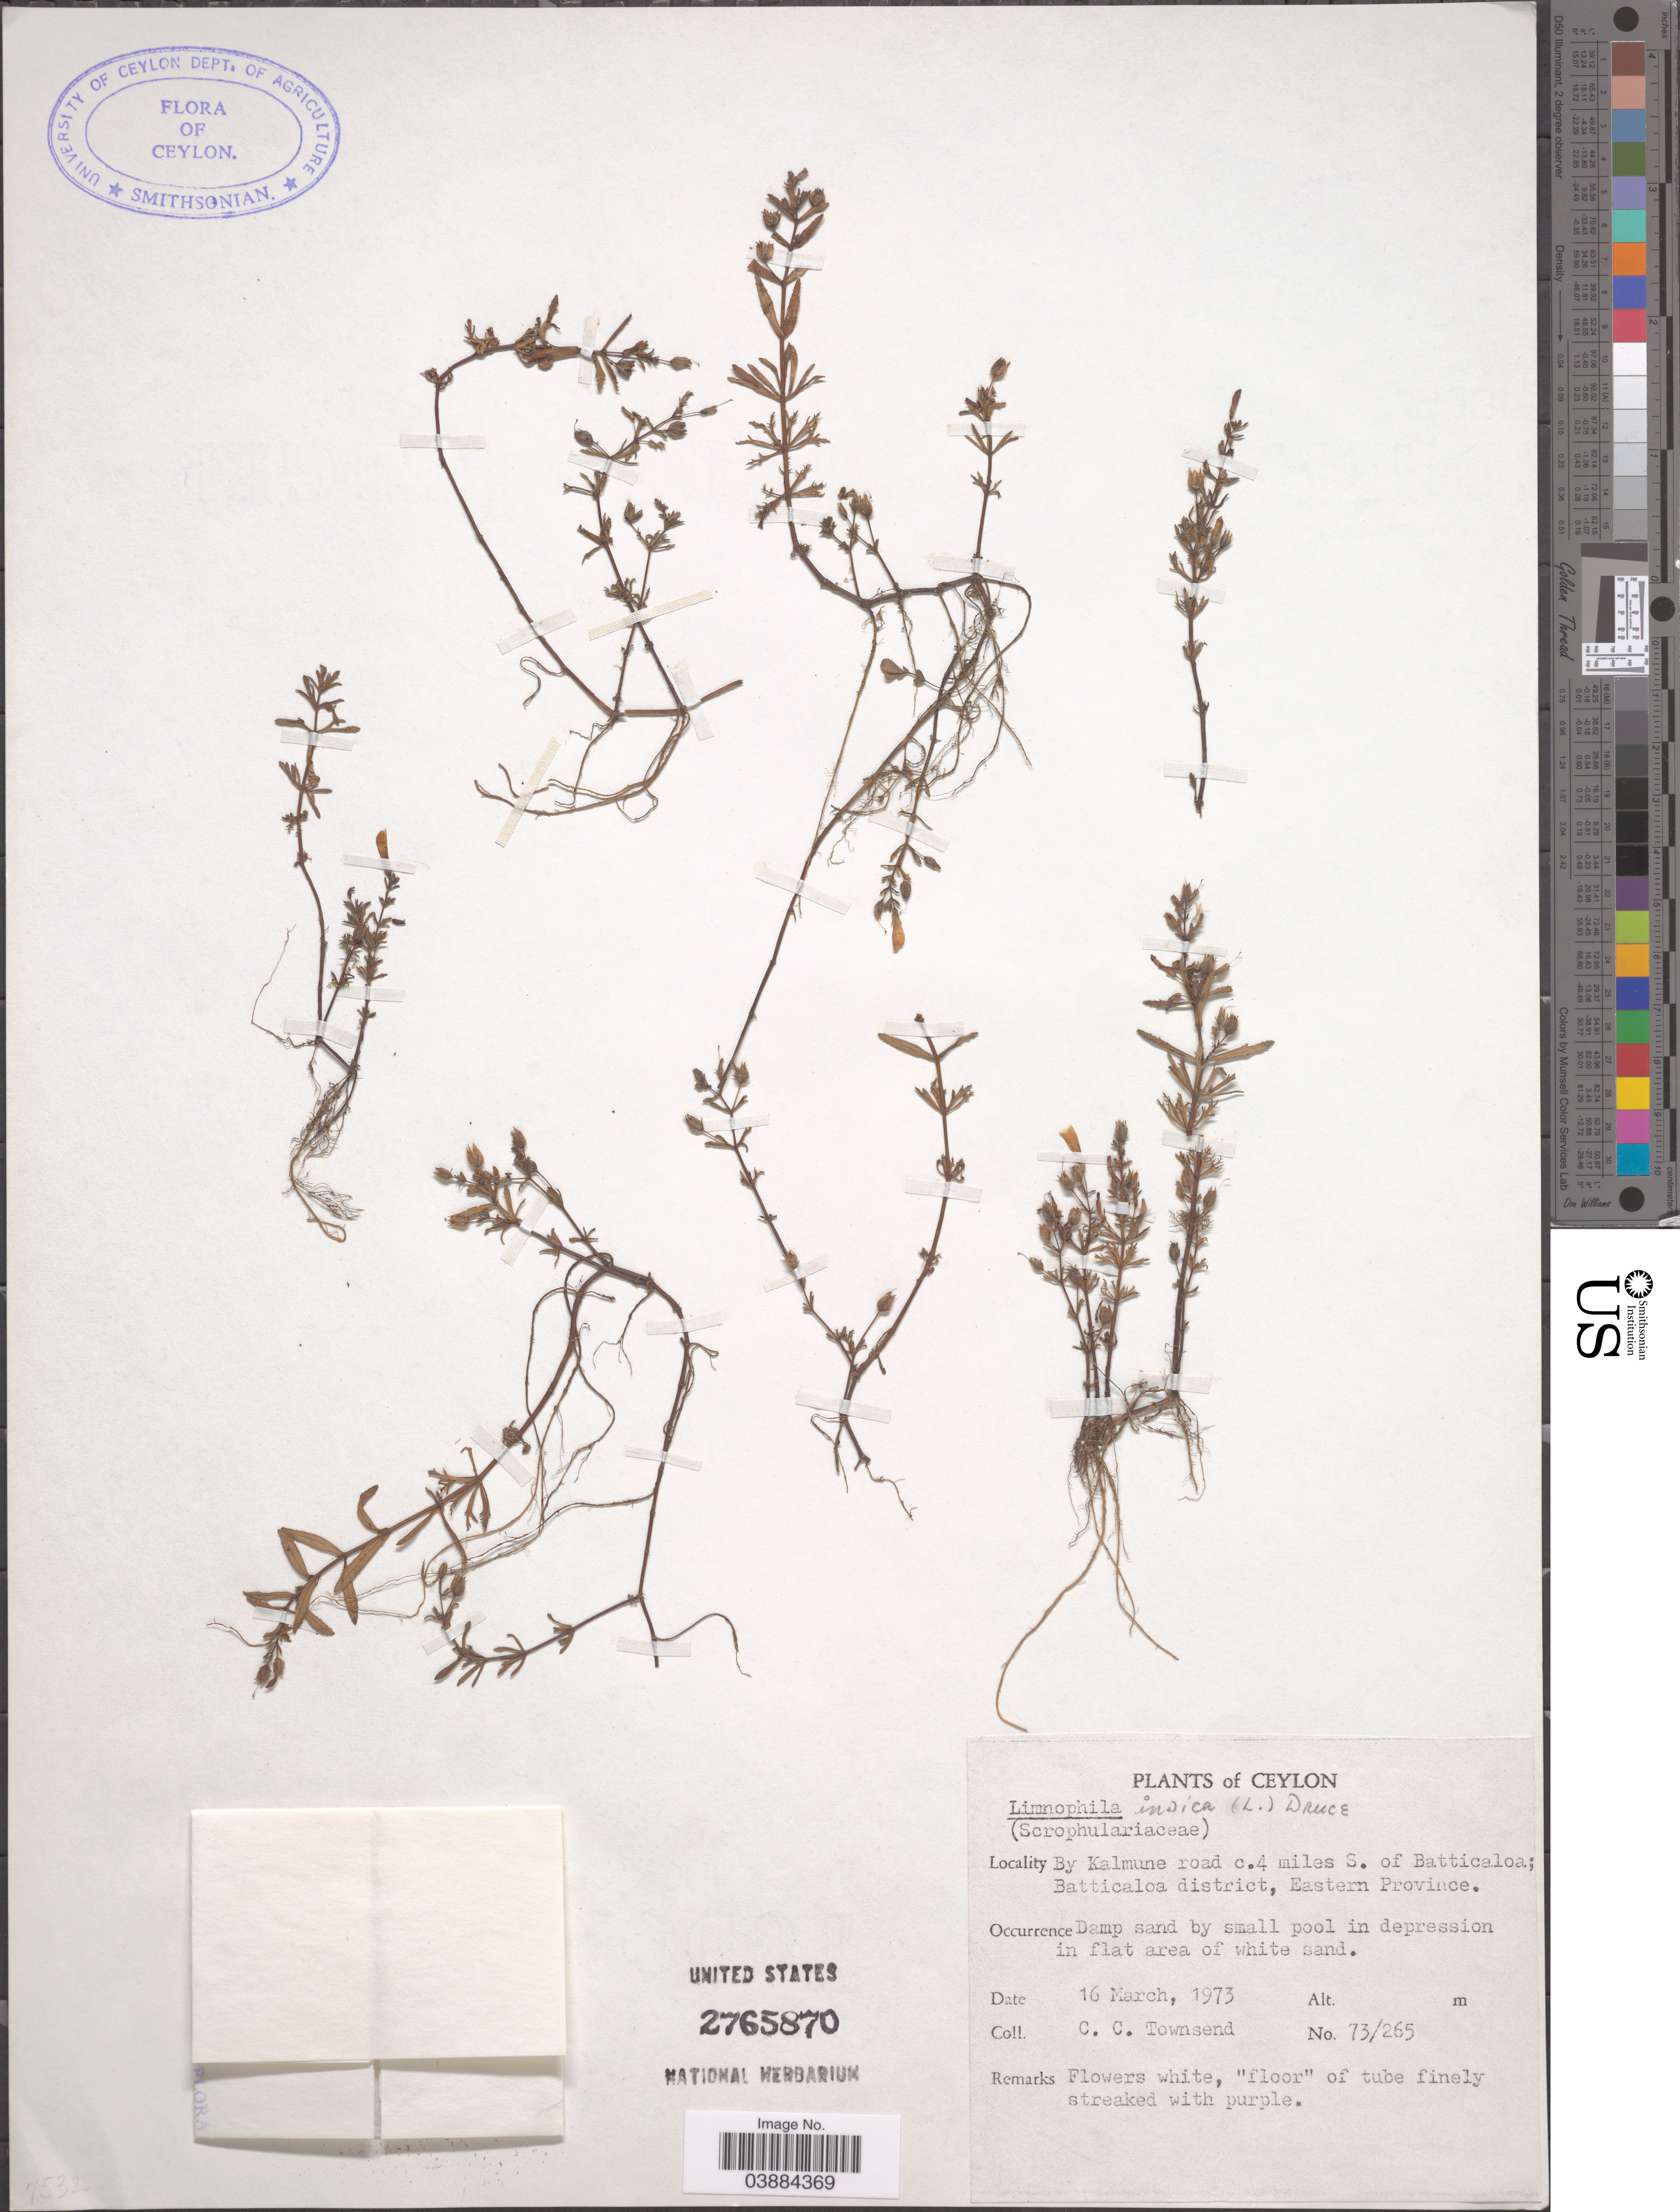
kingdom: Plantae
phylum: Tracheophyta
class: Magnoliopsida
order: Lamiales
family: Plantaginaceae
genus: Limnophila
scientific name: Limnophila indica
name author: (L.) Druce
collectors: C. C. Townsend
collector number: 73/265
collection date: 1973-03-16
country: Sri Lanka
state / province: Eastern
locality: Ceylon. By Kalmune road c.4 miles S. of Batticaloa; Batticaloa district.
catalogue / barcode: US 2765870